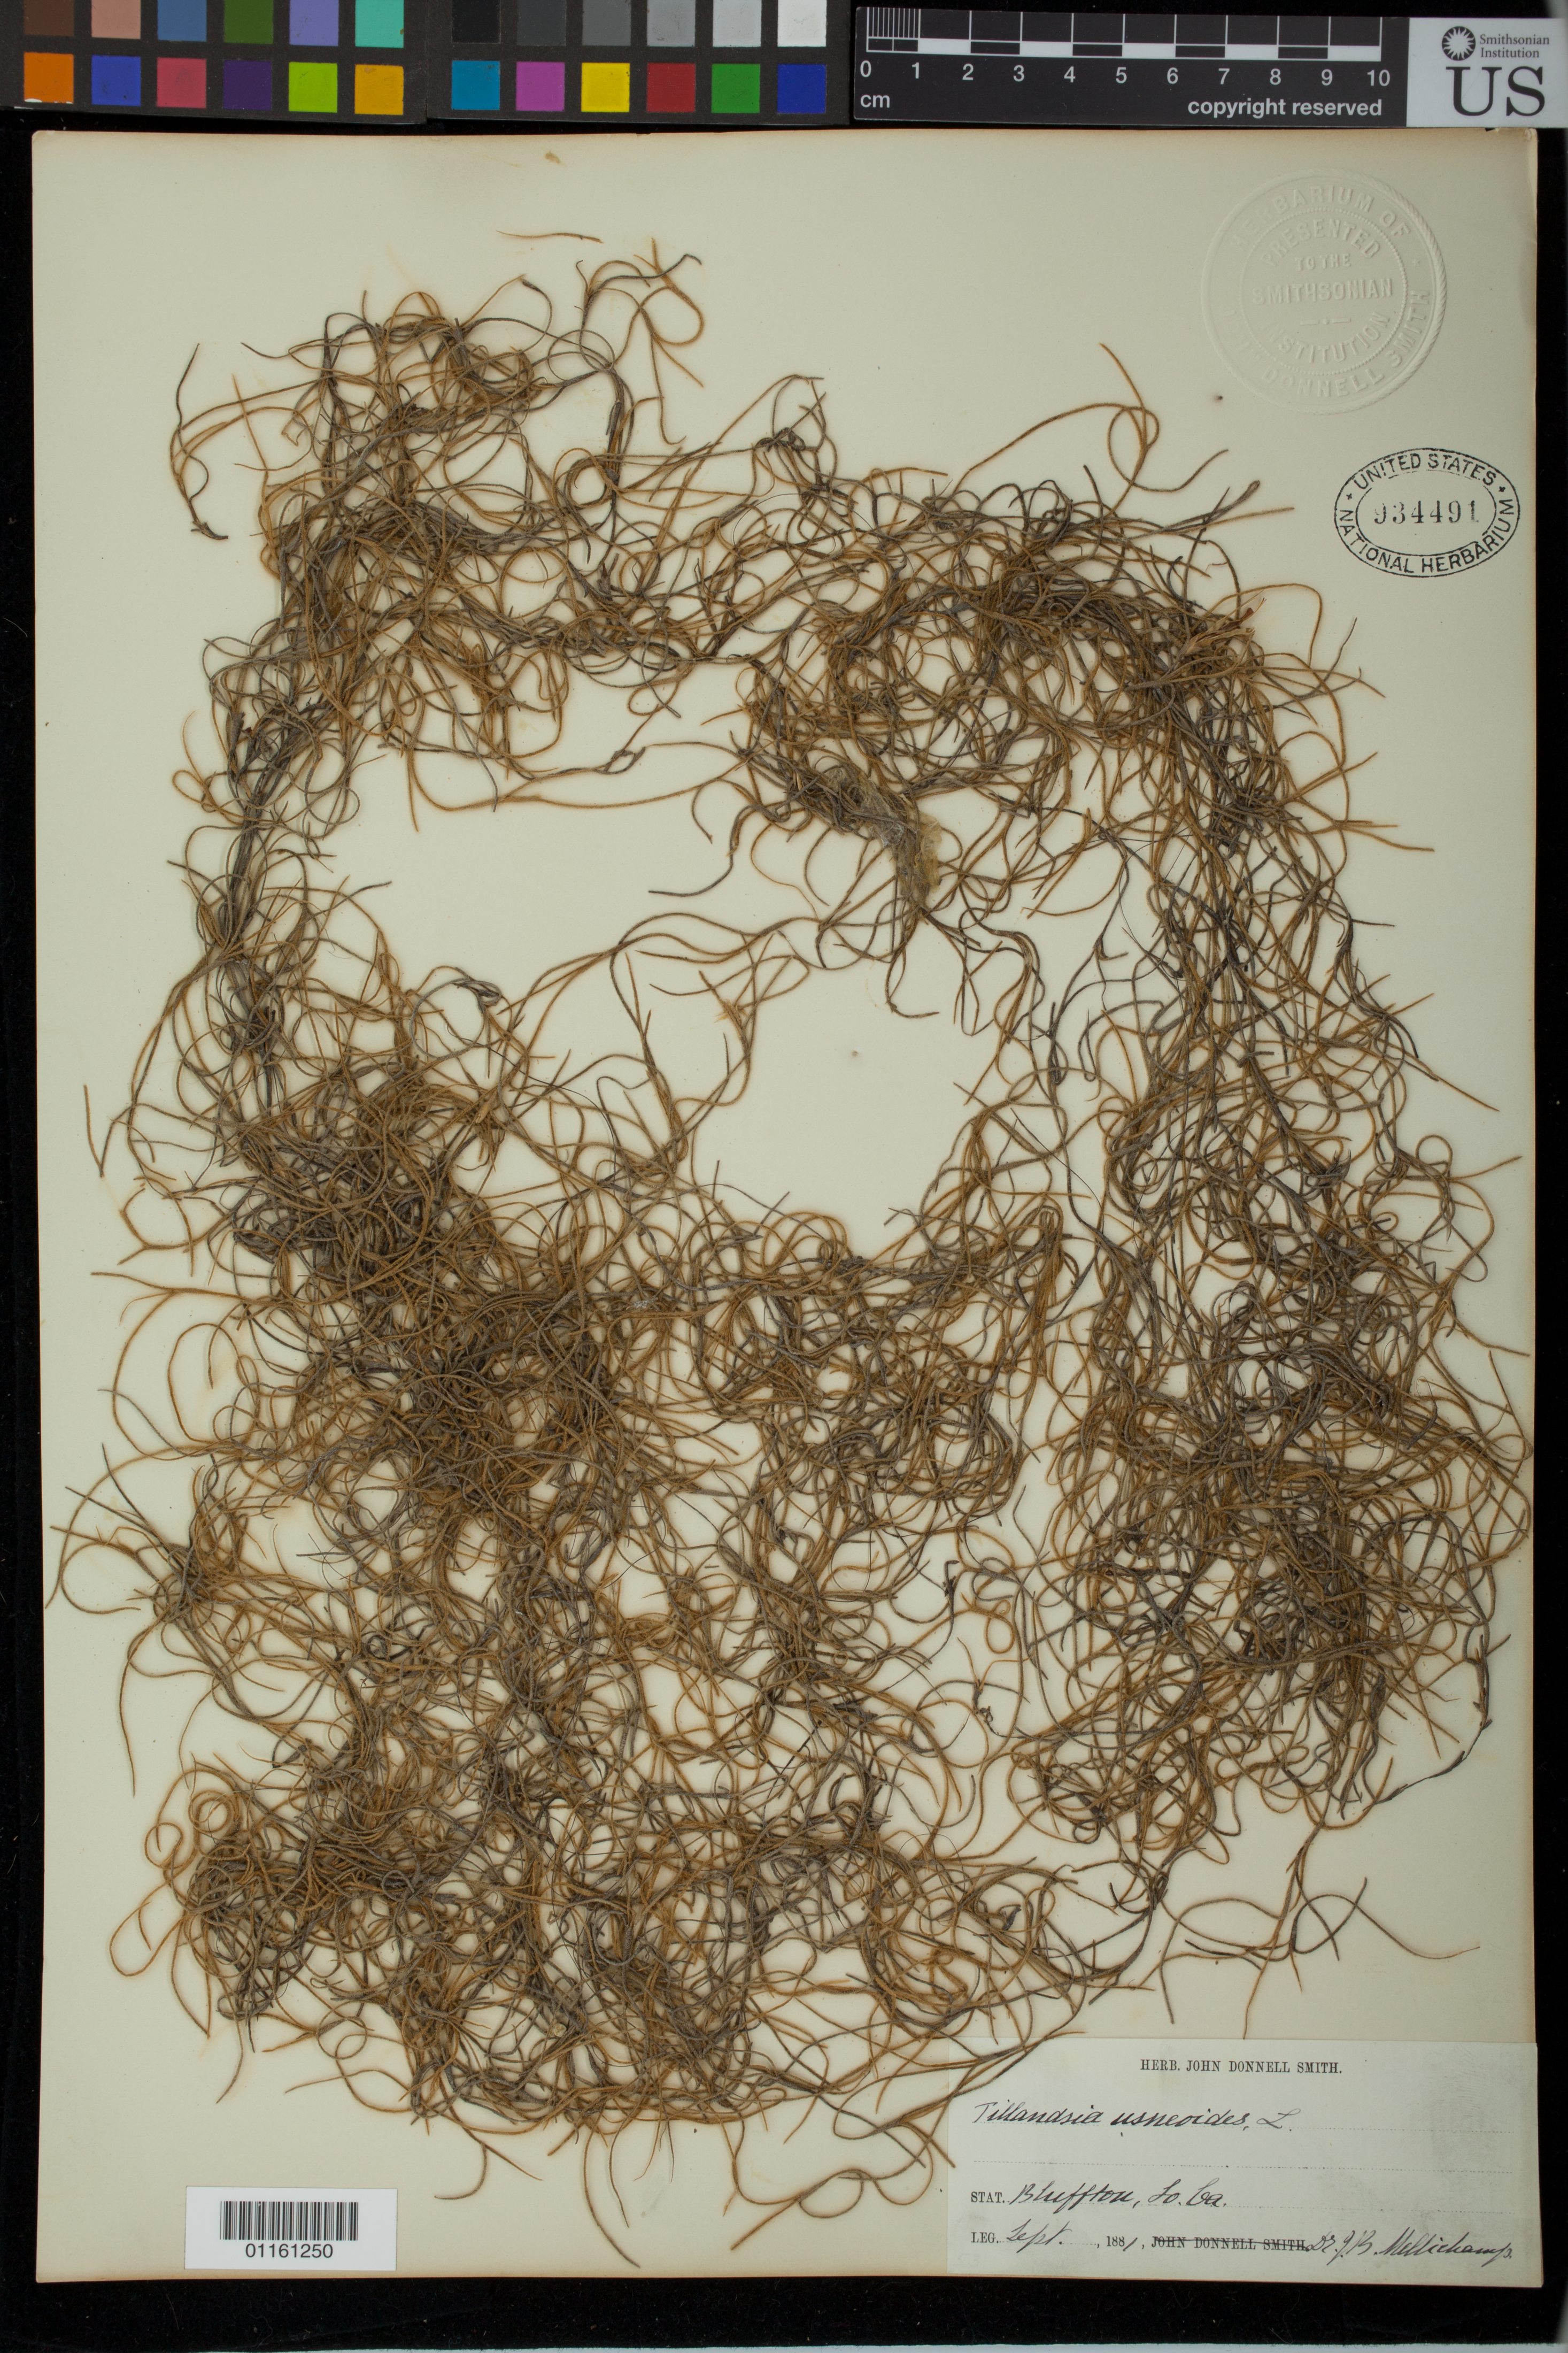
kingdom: Plantae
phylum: Tracheophyta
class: Liliopsida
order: Poales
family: Bromeliaceae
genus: Tillandsia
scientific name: Tillandsia usneoides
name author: (L.) L.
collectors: -. Mellichamp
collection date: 1881-09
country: United States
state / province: Georgia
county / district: Clay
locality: Bluffton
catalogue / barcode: US 934491